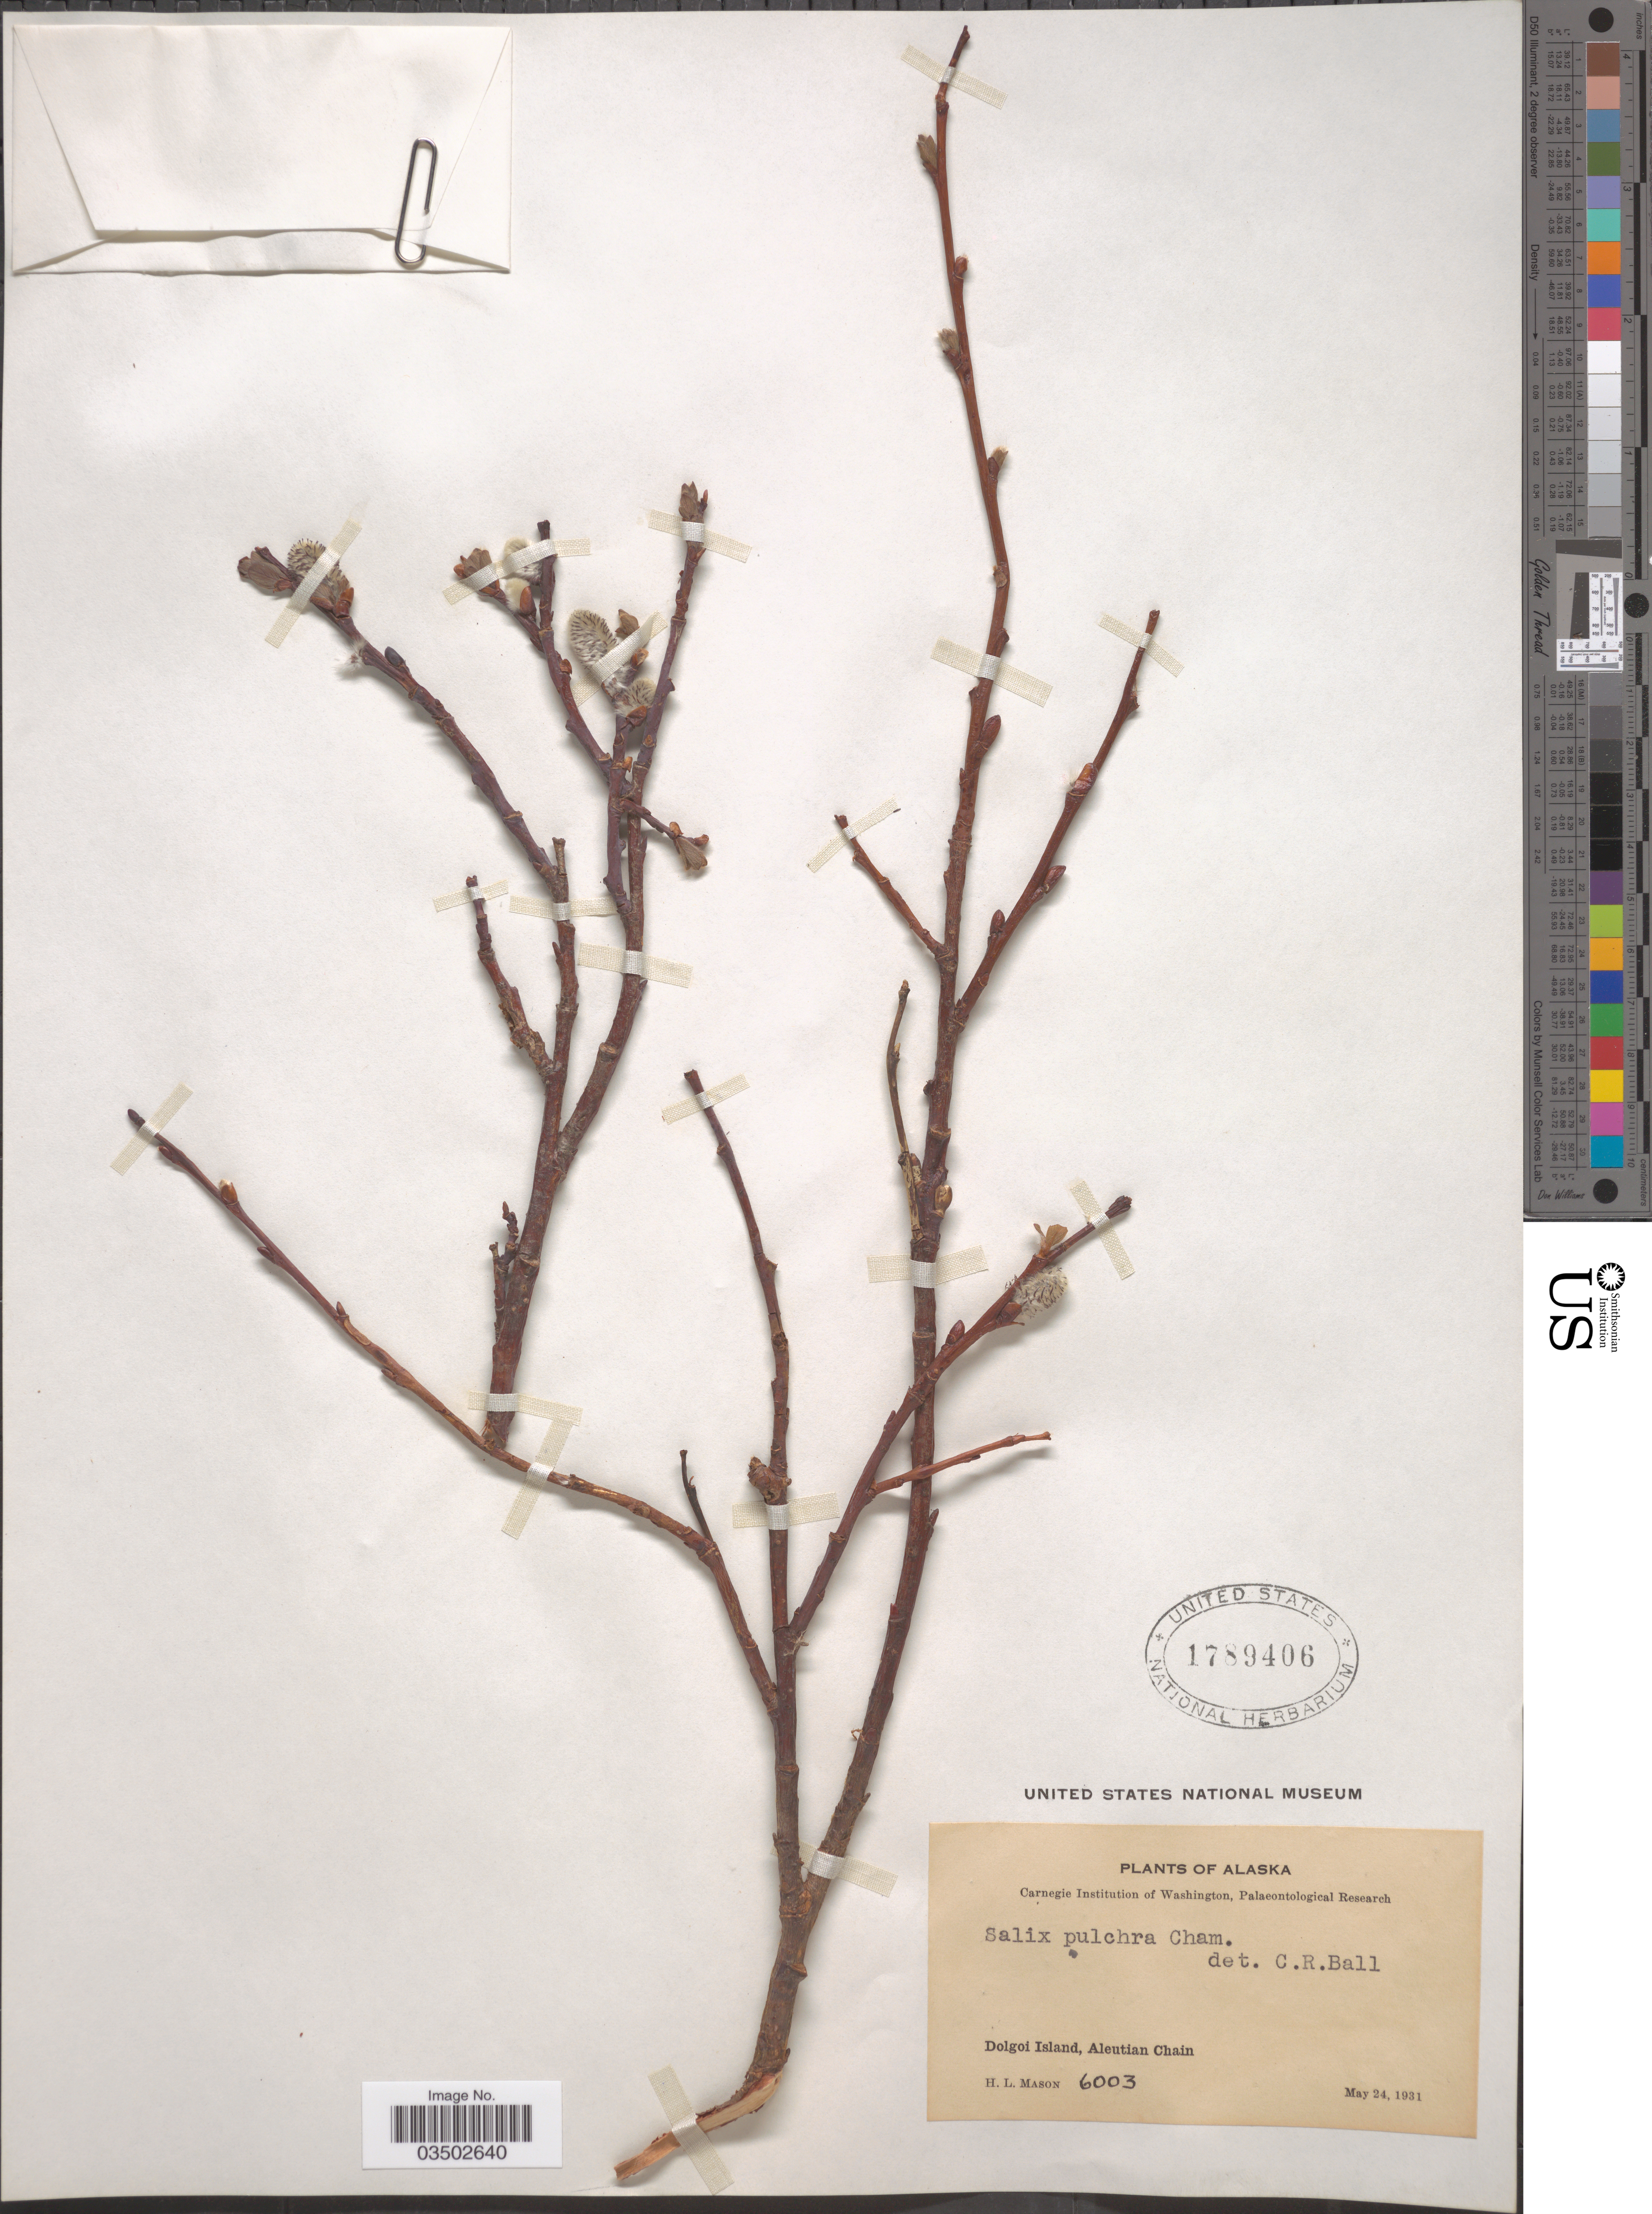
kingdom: Plantae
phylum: Tracheophyta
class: Magnoliopsida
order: Malpighiales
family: Salicaceae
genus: Salix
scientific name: Salix pulchra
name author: Cham.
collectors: H. L. Mason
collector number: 6003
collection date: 1931-05-24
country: United States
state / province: Alaska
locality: Dolgoi Island, Aleutian Chain.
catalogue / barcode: US 1789406